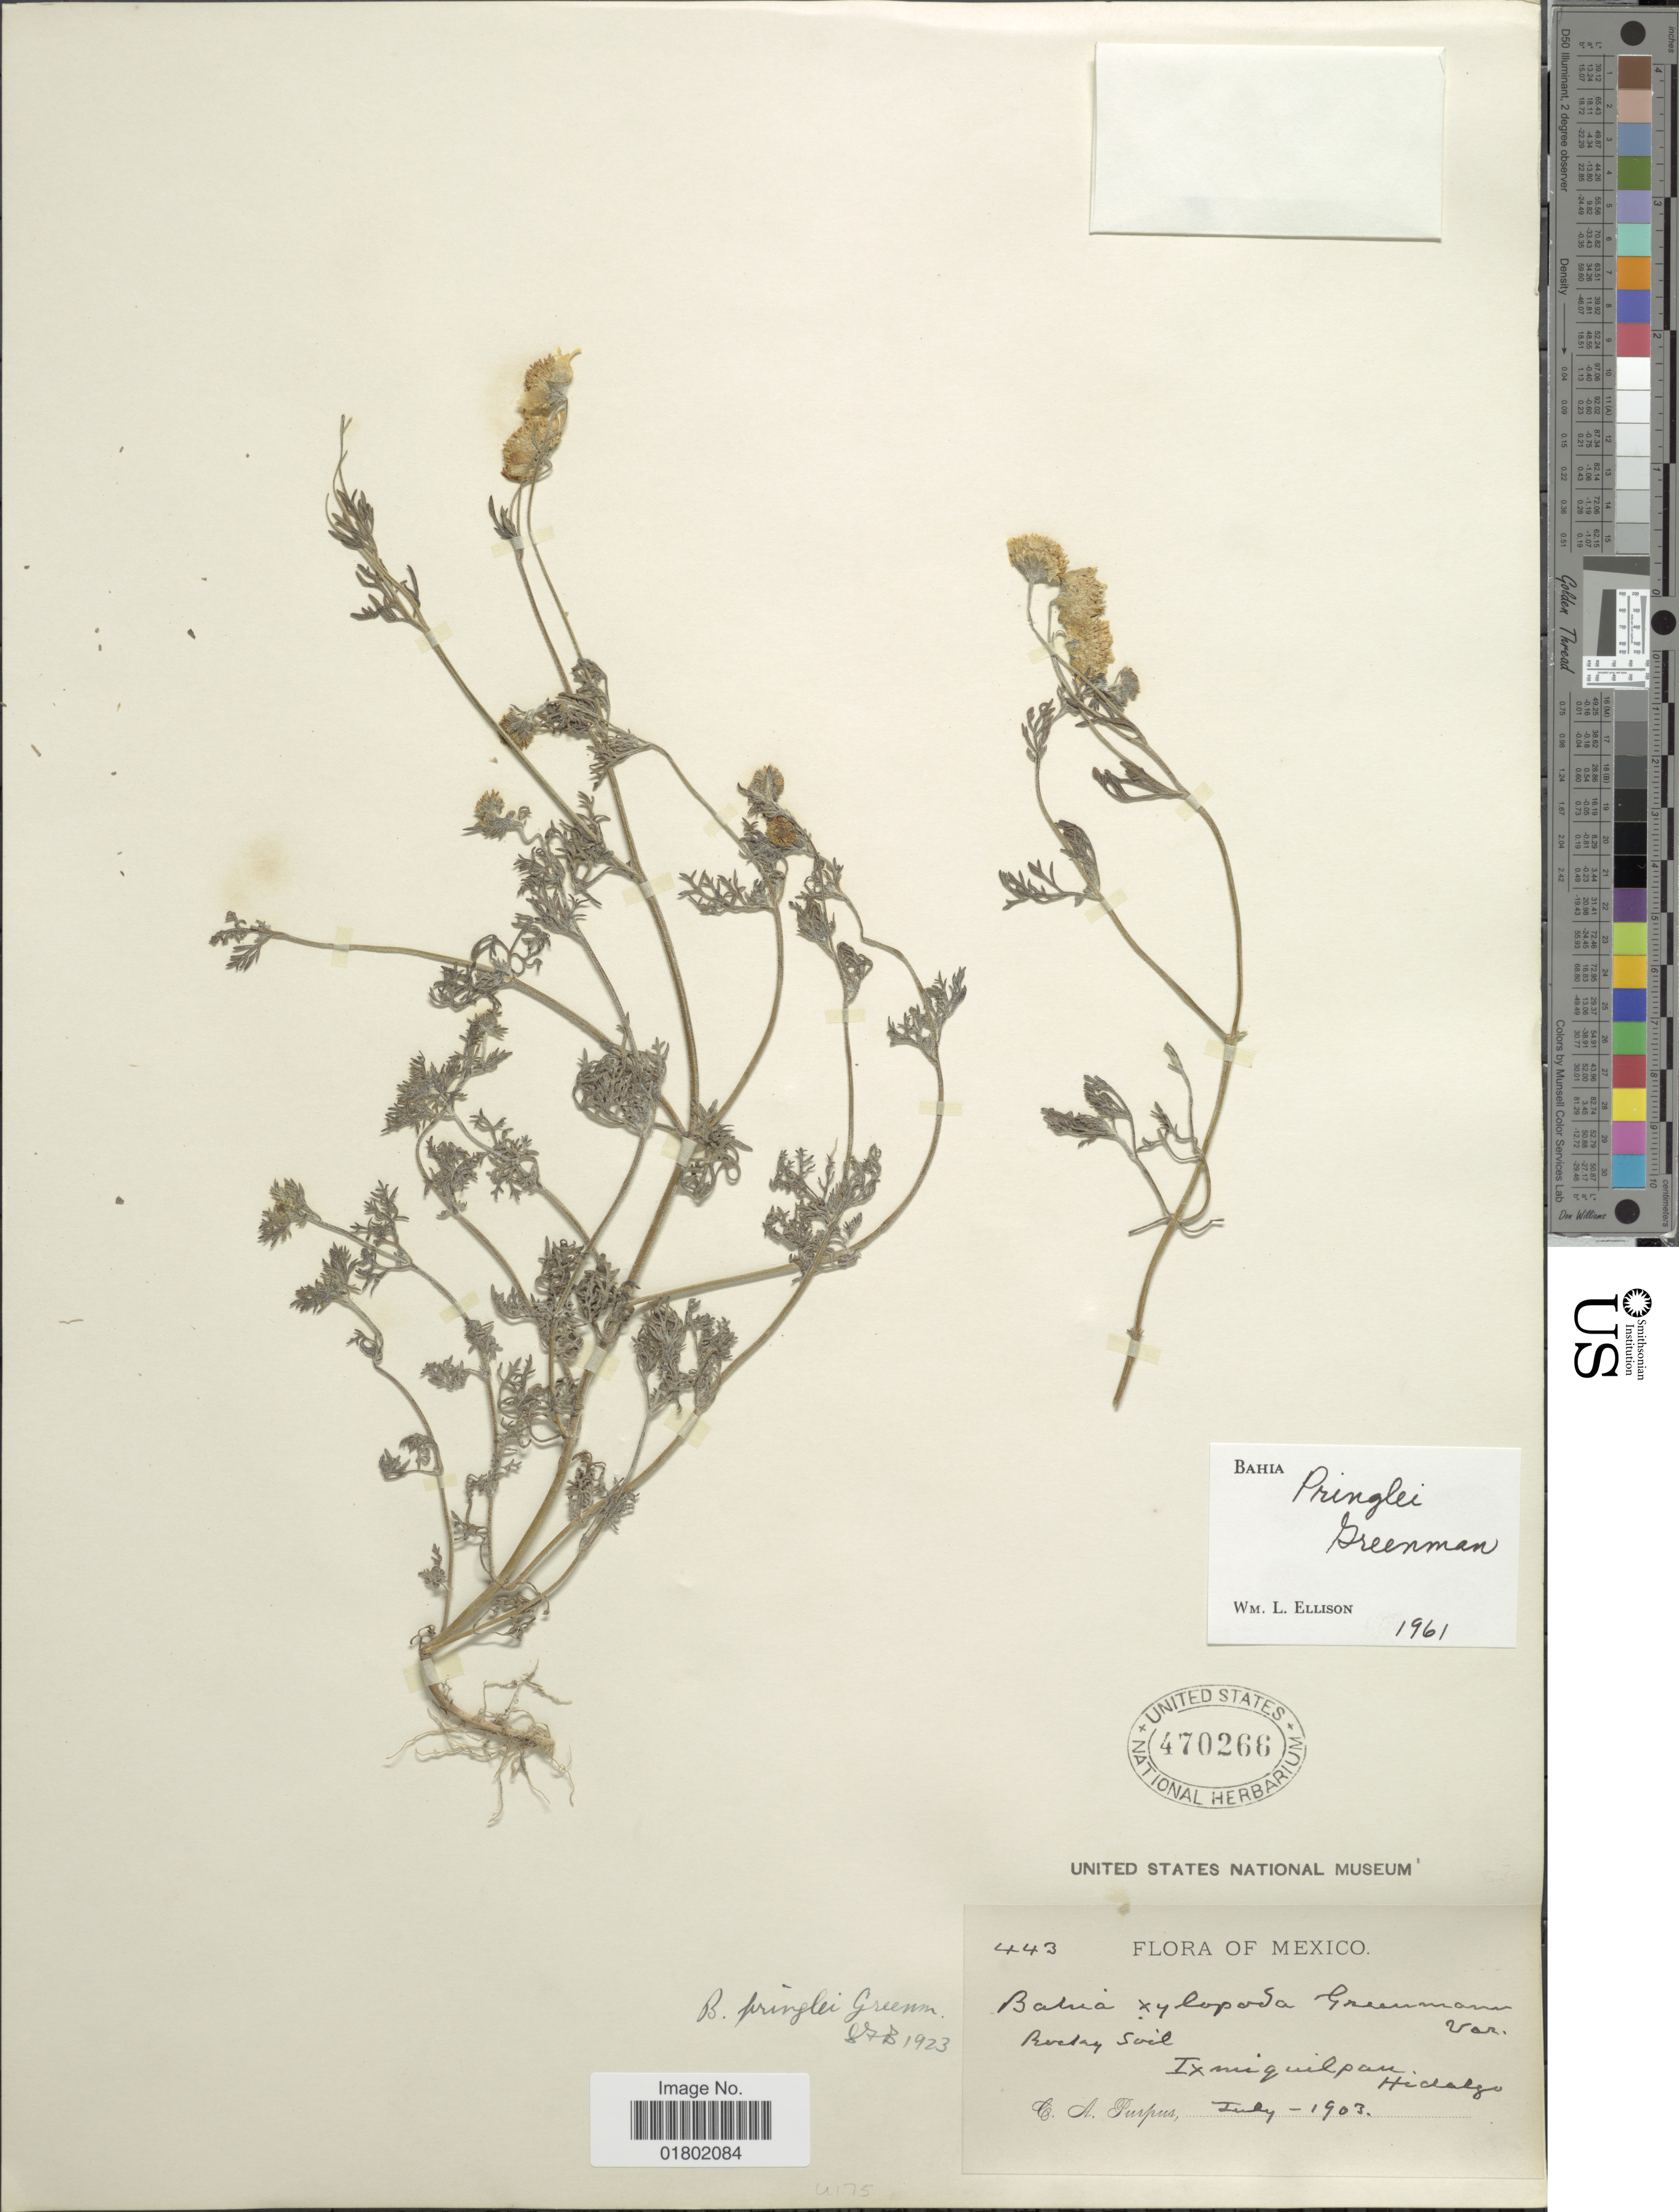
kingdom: Plantae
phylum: Tracheophyta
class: Magnoliopsida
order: Asterales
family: Asteraceae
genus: Bahia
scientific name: Bahia pringlei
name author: Greenm.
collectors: C. A. Purpus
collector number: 443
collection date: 1903-07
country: Mexico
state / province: Hidalgo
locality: Ixmiquilpan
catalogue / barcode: US 470266